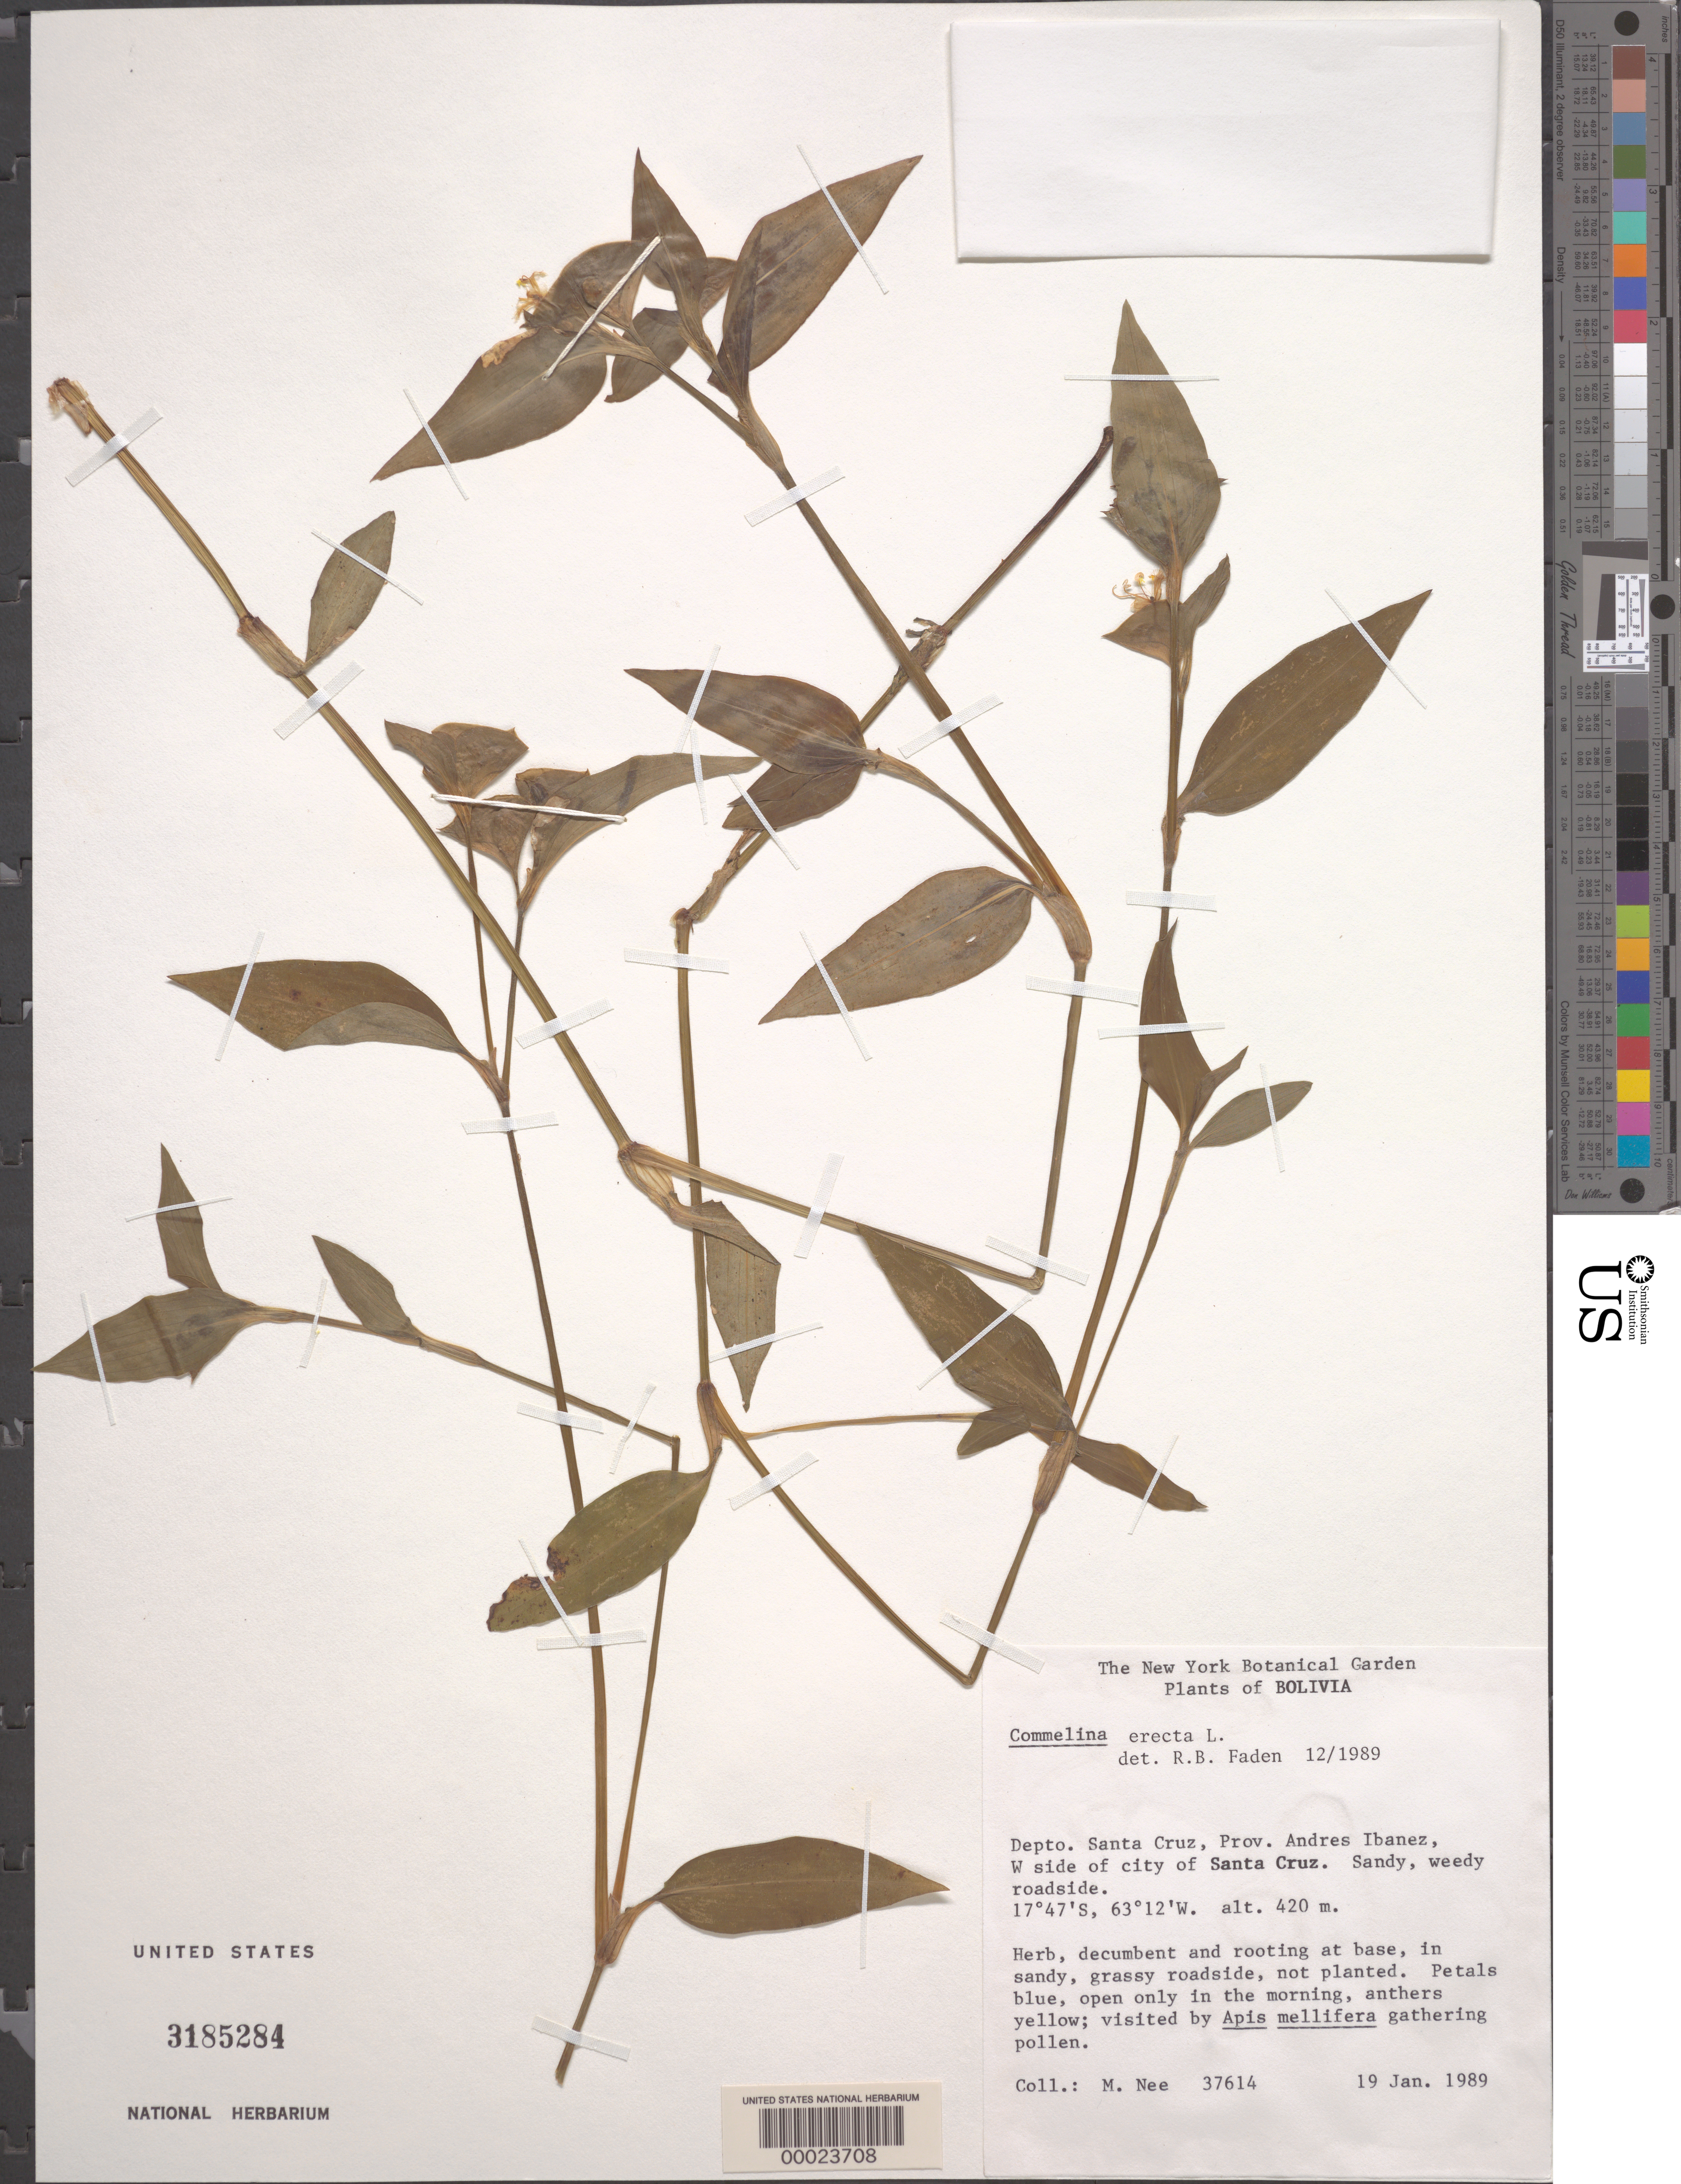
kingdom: Plantae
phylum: Tracheophyta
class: Liliopsida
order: Commelinales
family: Commelinaceae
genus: Commelina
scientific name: Commelina erecta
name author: L.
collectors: M. Nee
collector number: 37614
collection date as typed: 19 Jan 1989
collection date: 1989-01-19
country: Bolivia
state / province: Santa Cruz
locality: Andres Ibanez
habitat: Sandy, weedy roadside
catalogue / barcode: US 3185284